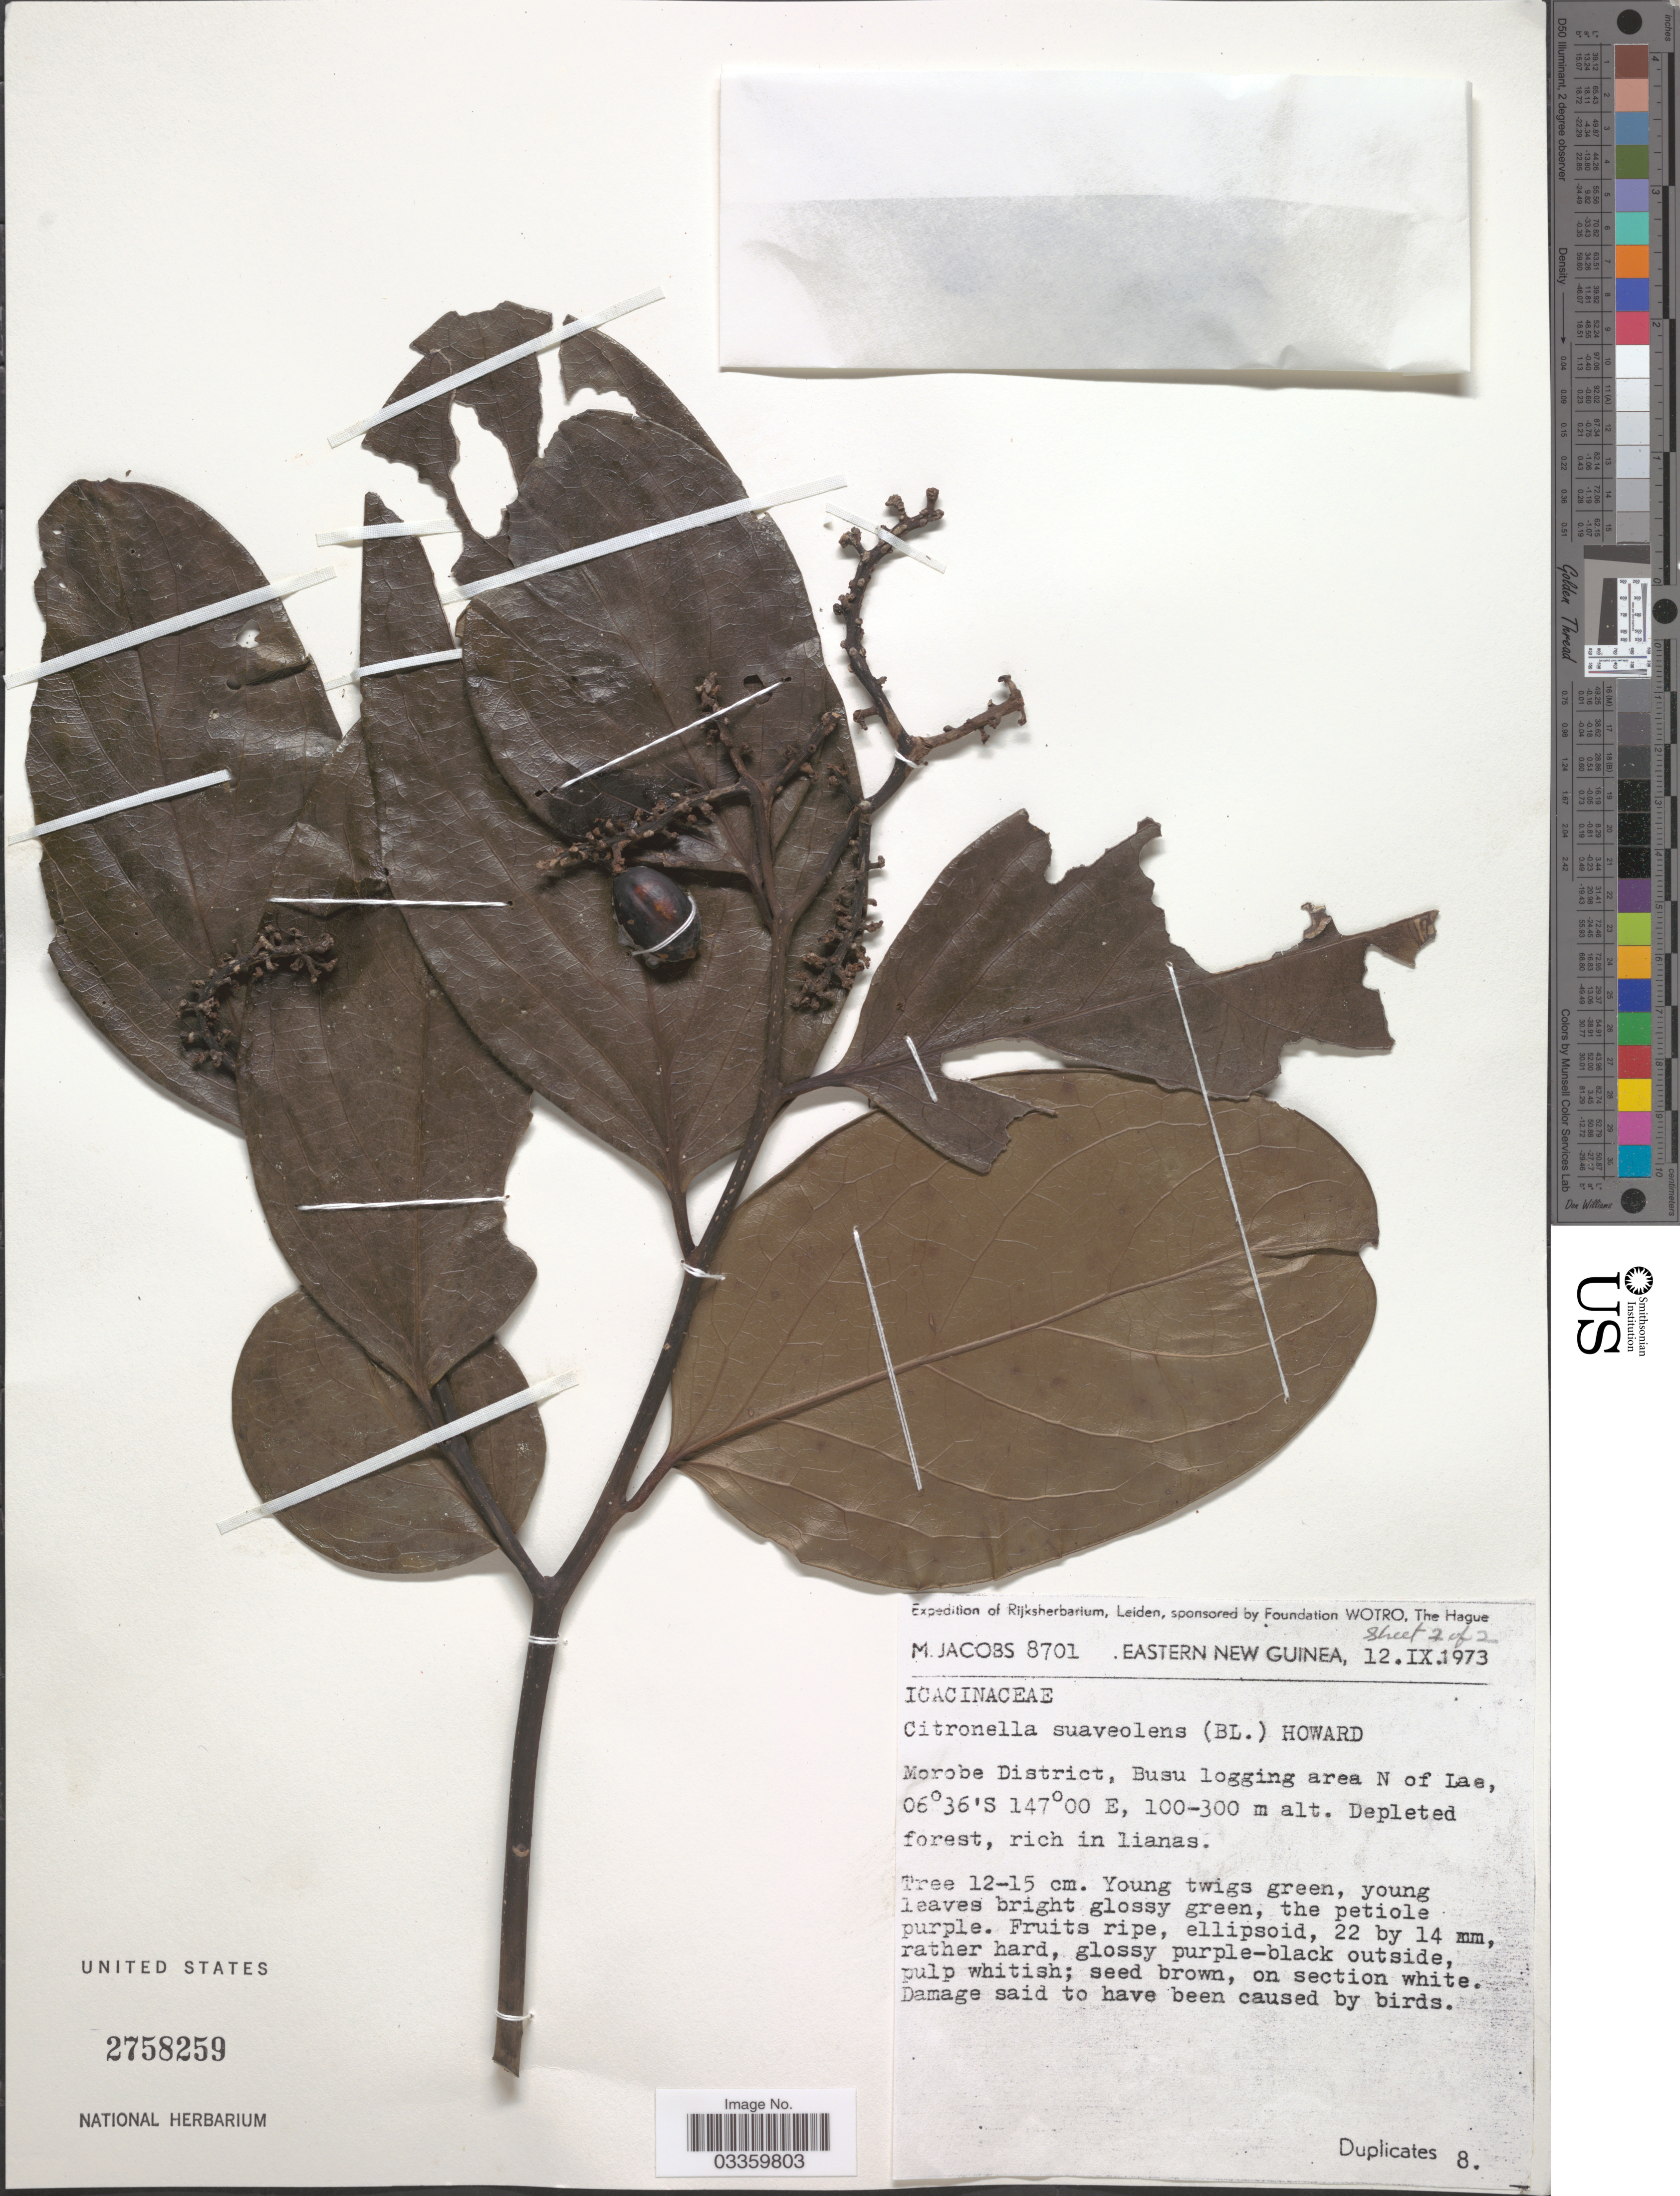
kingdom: Plantae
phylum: Tracheophyta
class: Magnoliopsida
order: Cardiopteridales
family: Cardiopteridaceae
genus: Citronella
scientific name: Citronella suaveolens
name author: (Blume) R.A. Howard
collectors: M. Jacobs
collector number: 8701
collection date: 1973-09-12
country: Papua New Guinea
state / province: Morobe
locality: Eastern New Guinea. Morobe District, Busu logging area N of Lae.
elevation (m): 100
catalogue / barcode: US 2758259